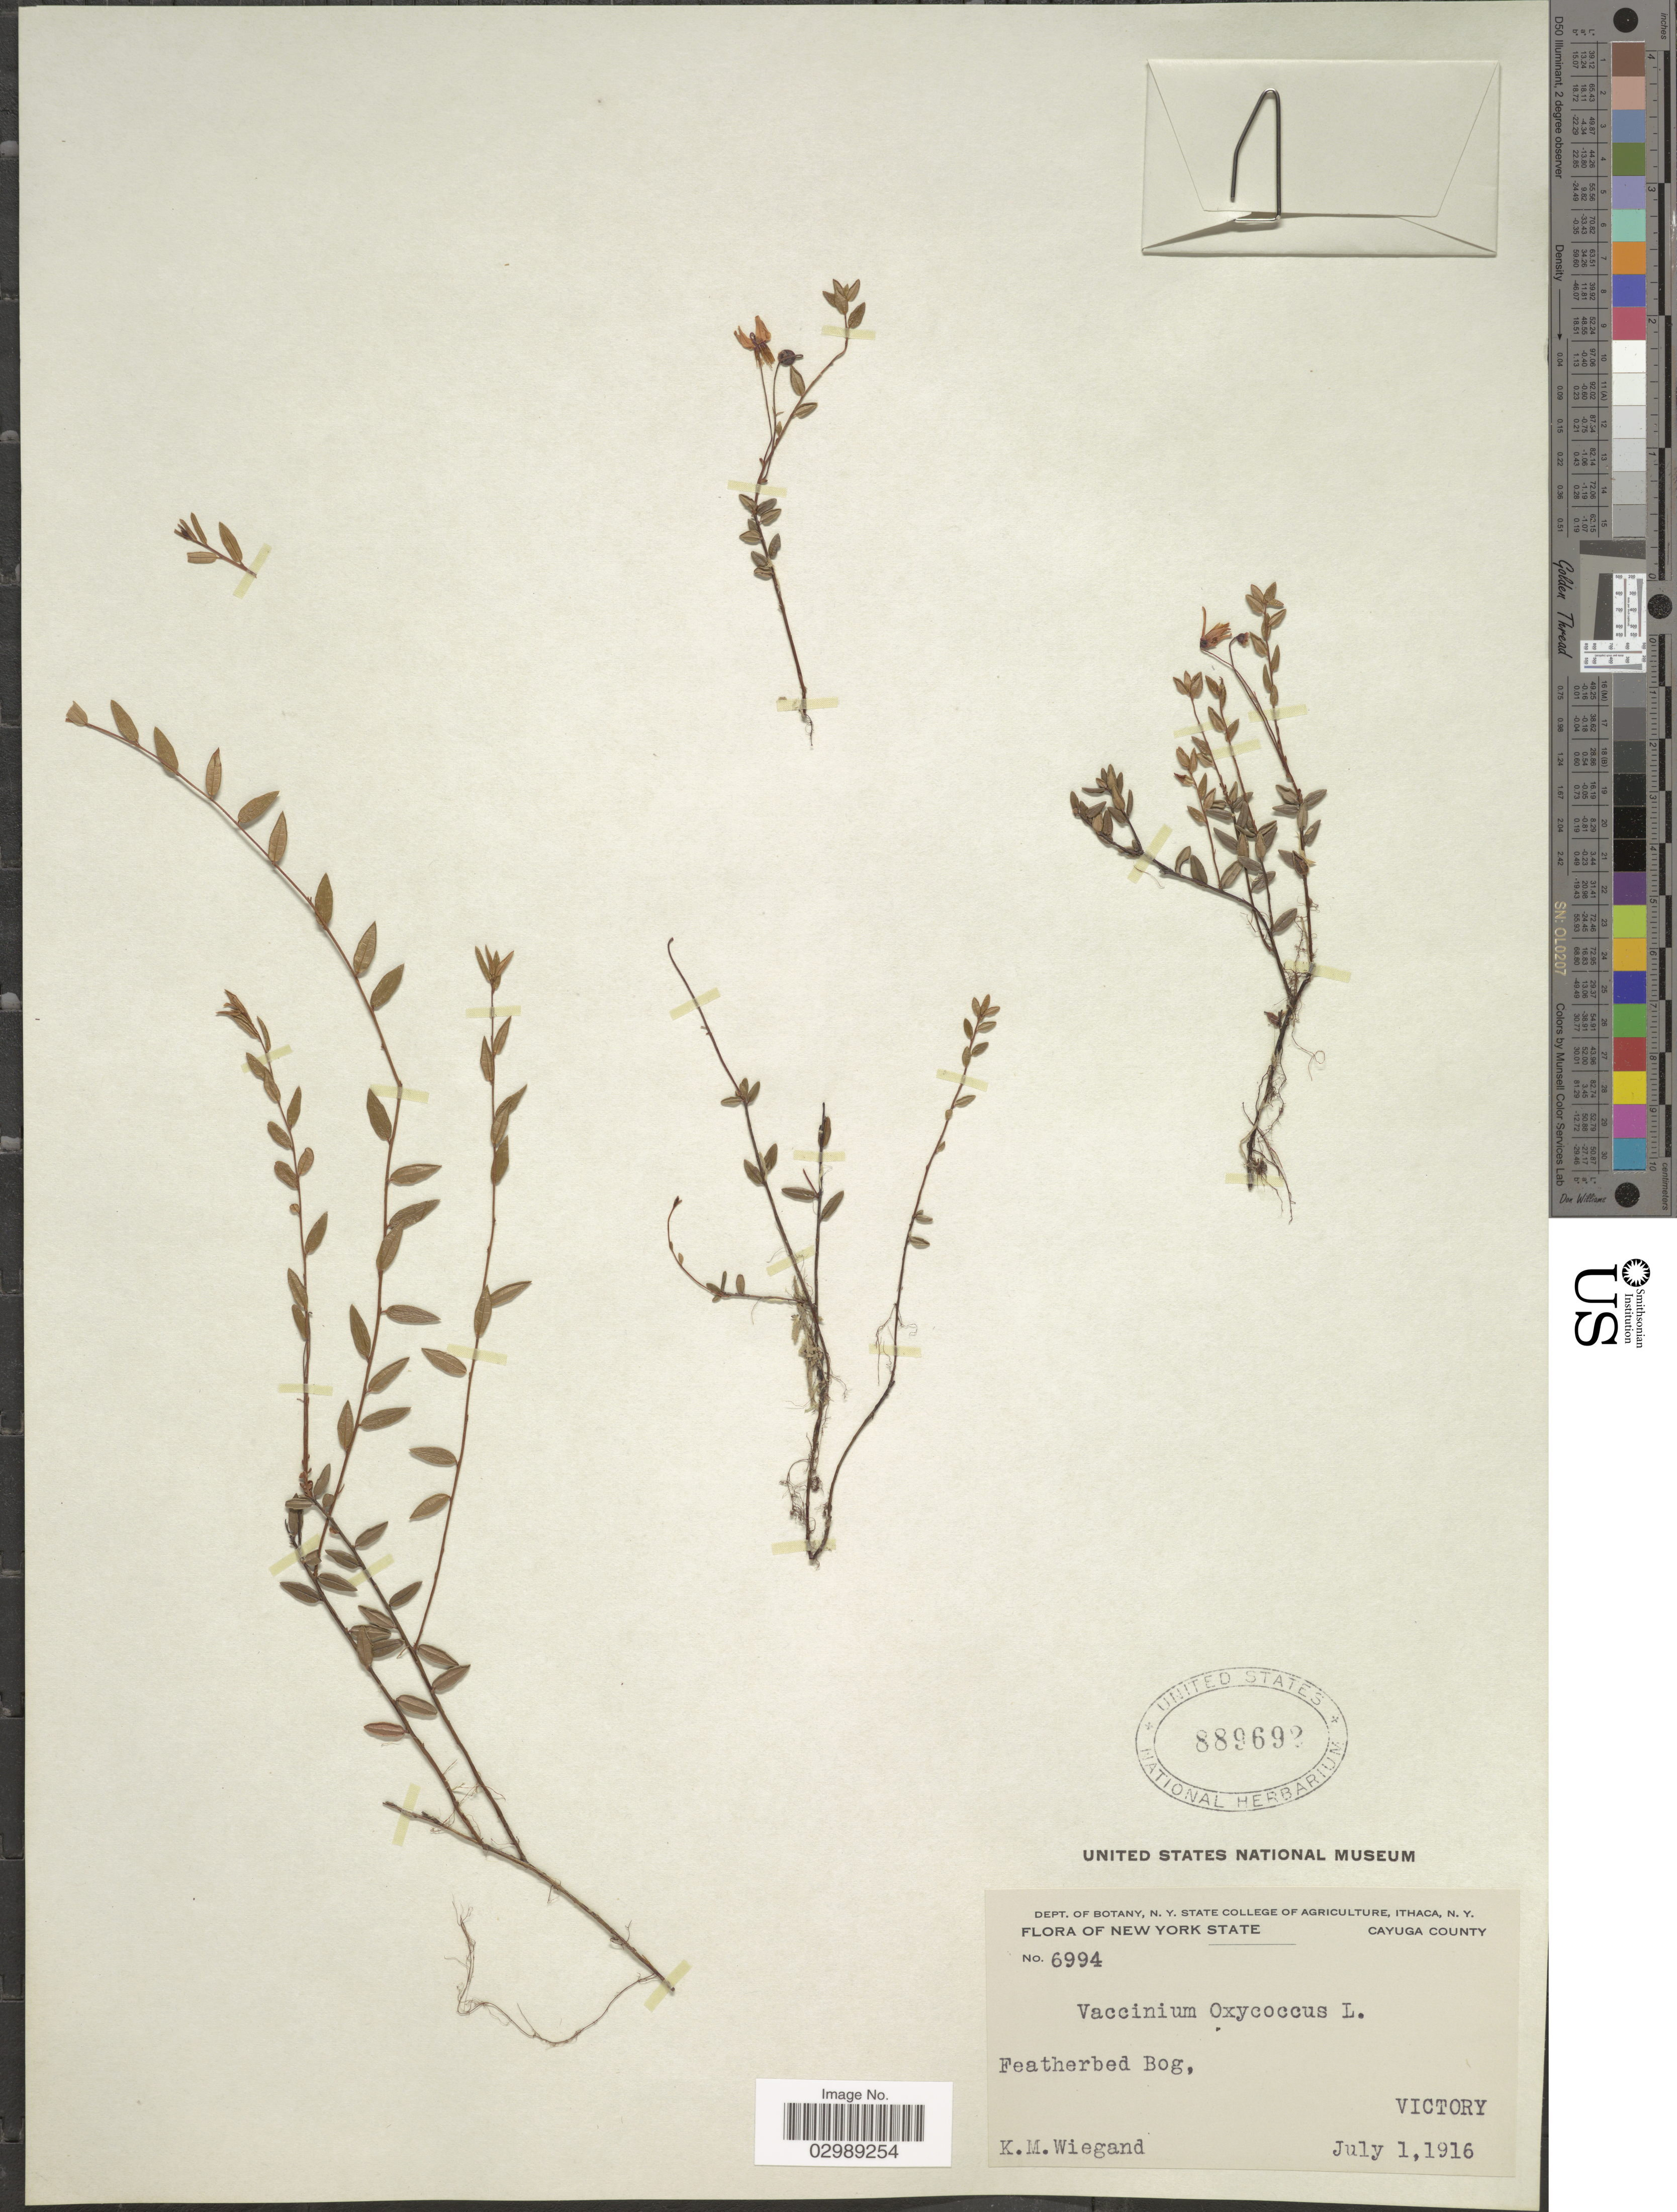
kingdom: Plantae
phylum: Tracheophyta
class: Magnoliopsida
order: Ericales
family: Ericaceae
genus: Vaccinium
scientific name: Vaccinium oxycoccos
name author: L.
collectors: K. M. Wiegand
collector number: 6994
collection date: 1916-07-01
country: United States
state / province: New York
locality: Cayuga County, Featherbed Bog, Victory.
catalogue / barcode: US 889692